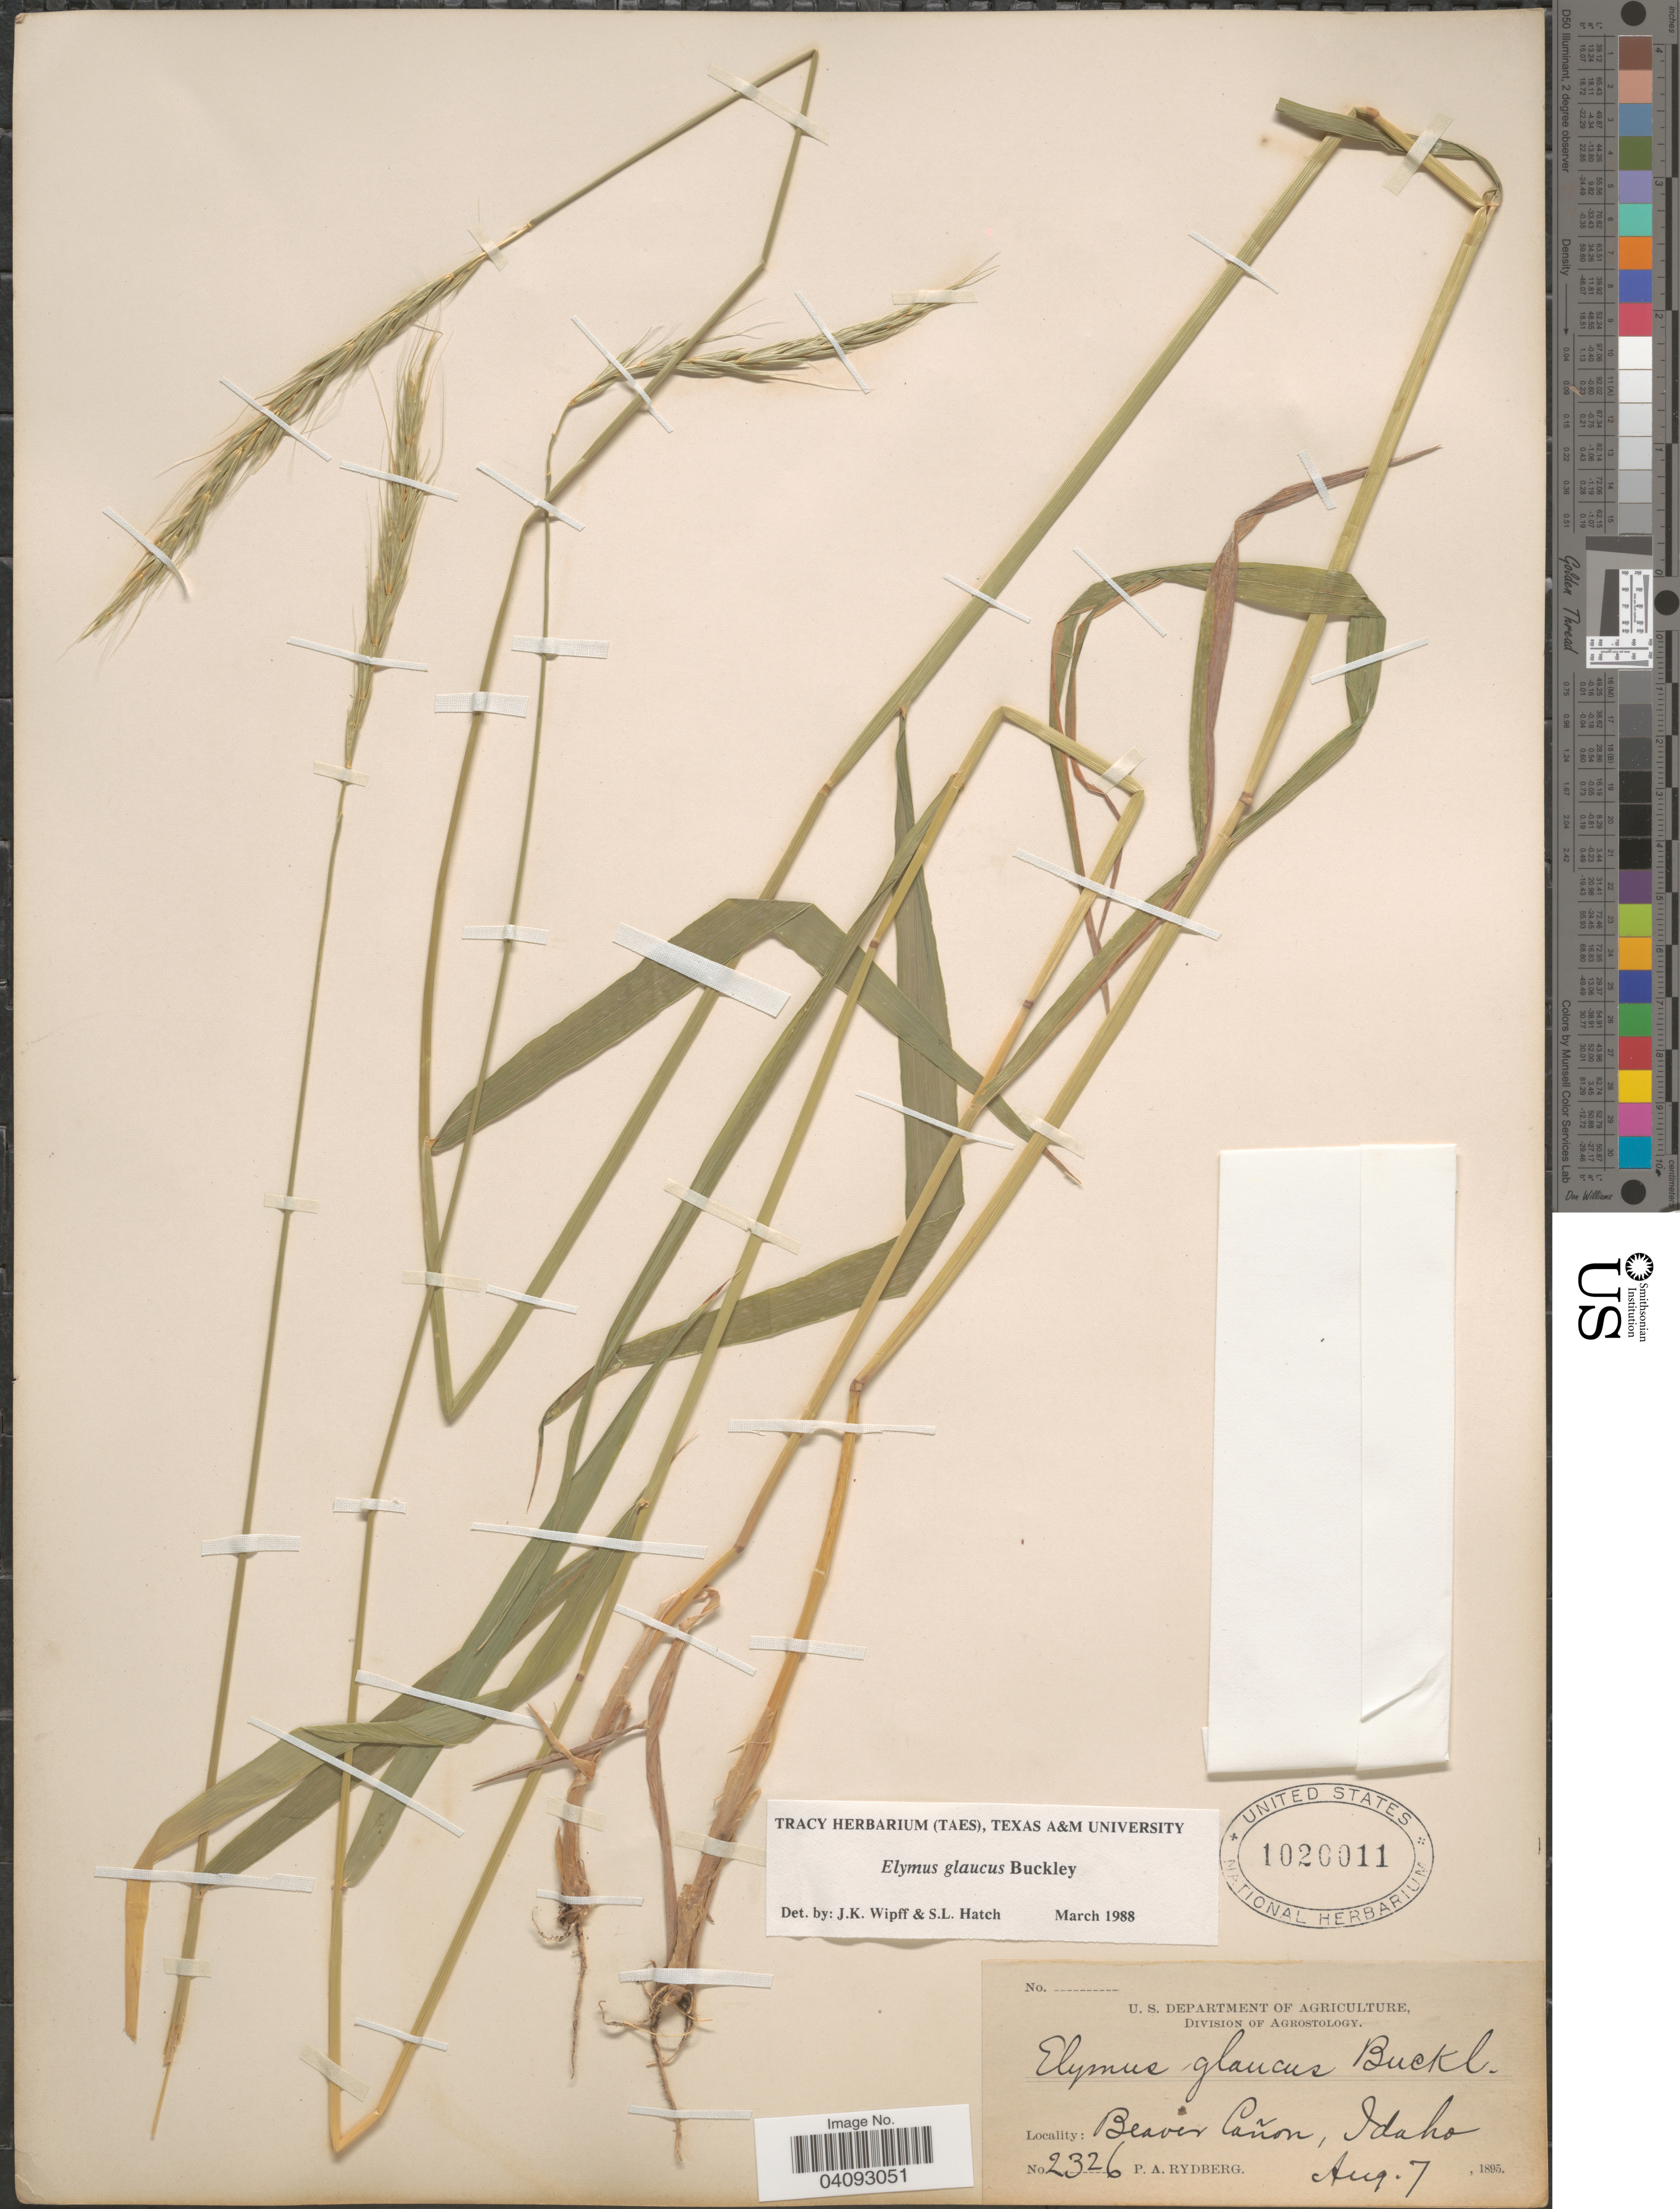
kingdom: Plantae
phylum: Tracheophyta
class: Liliopsida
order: Poales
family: Poaceae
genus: Elymus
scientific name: Elymus glaucus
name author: Buckley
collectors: P. A. Rydberg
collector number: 2326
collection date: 1895-08-07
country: United States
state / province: Idaho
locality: Beaver Cañon.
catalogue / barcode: US 1020011